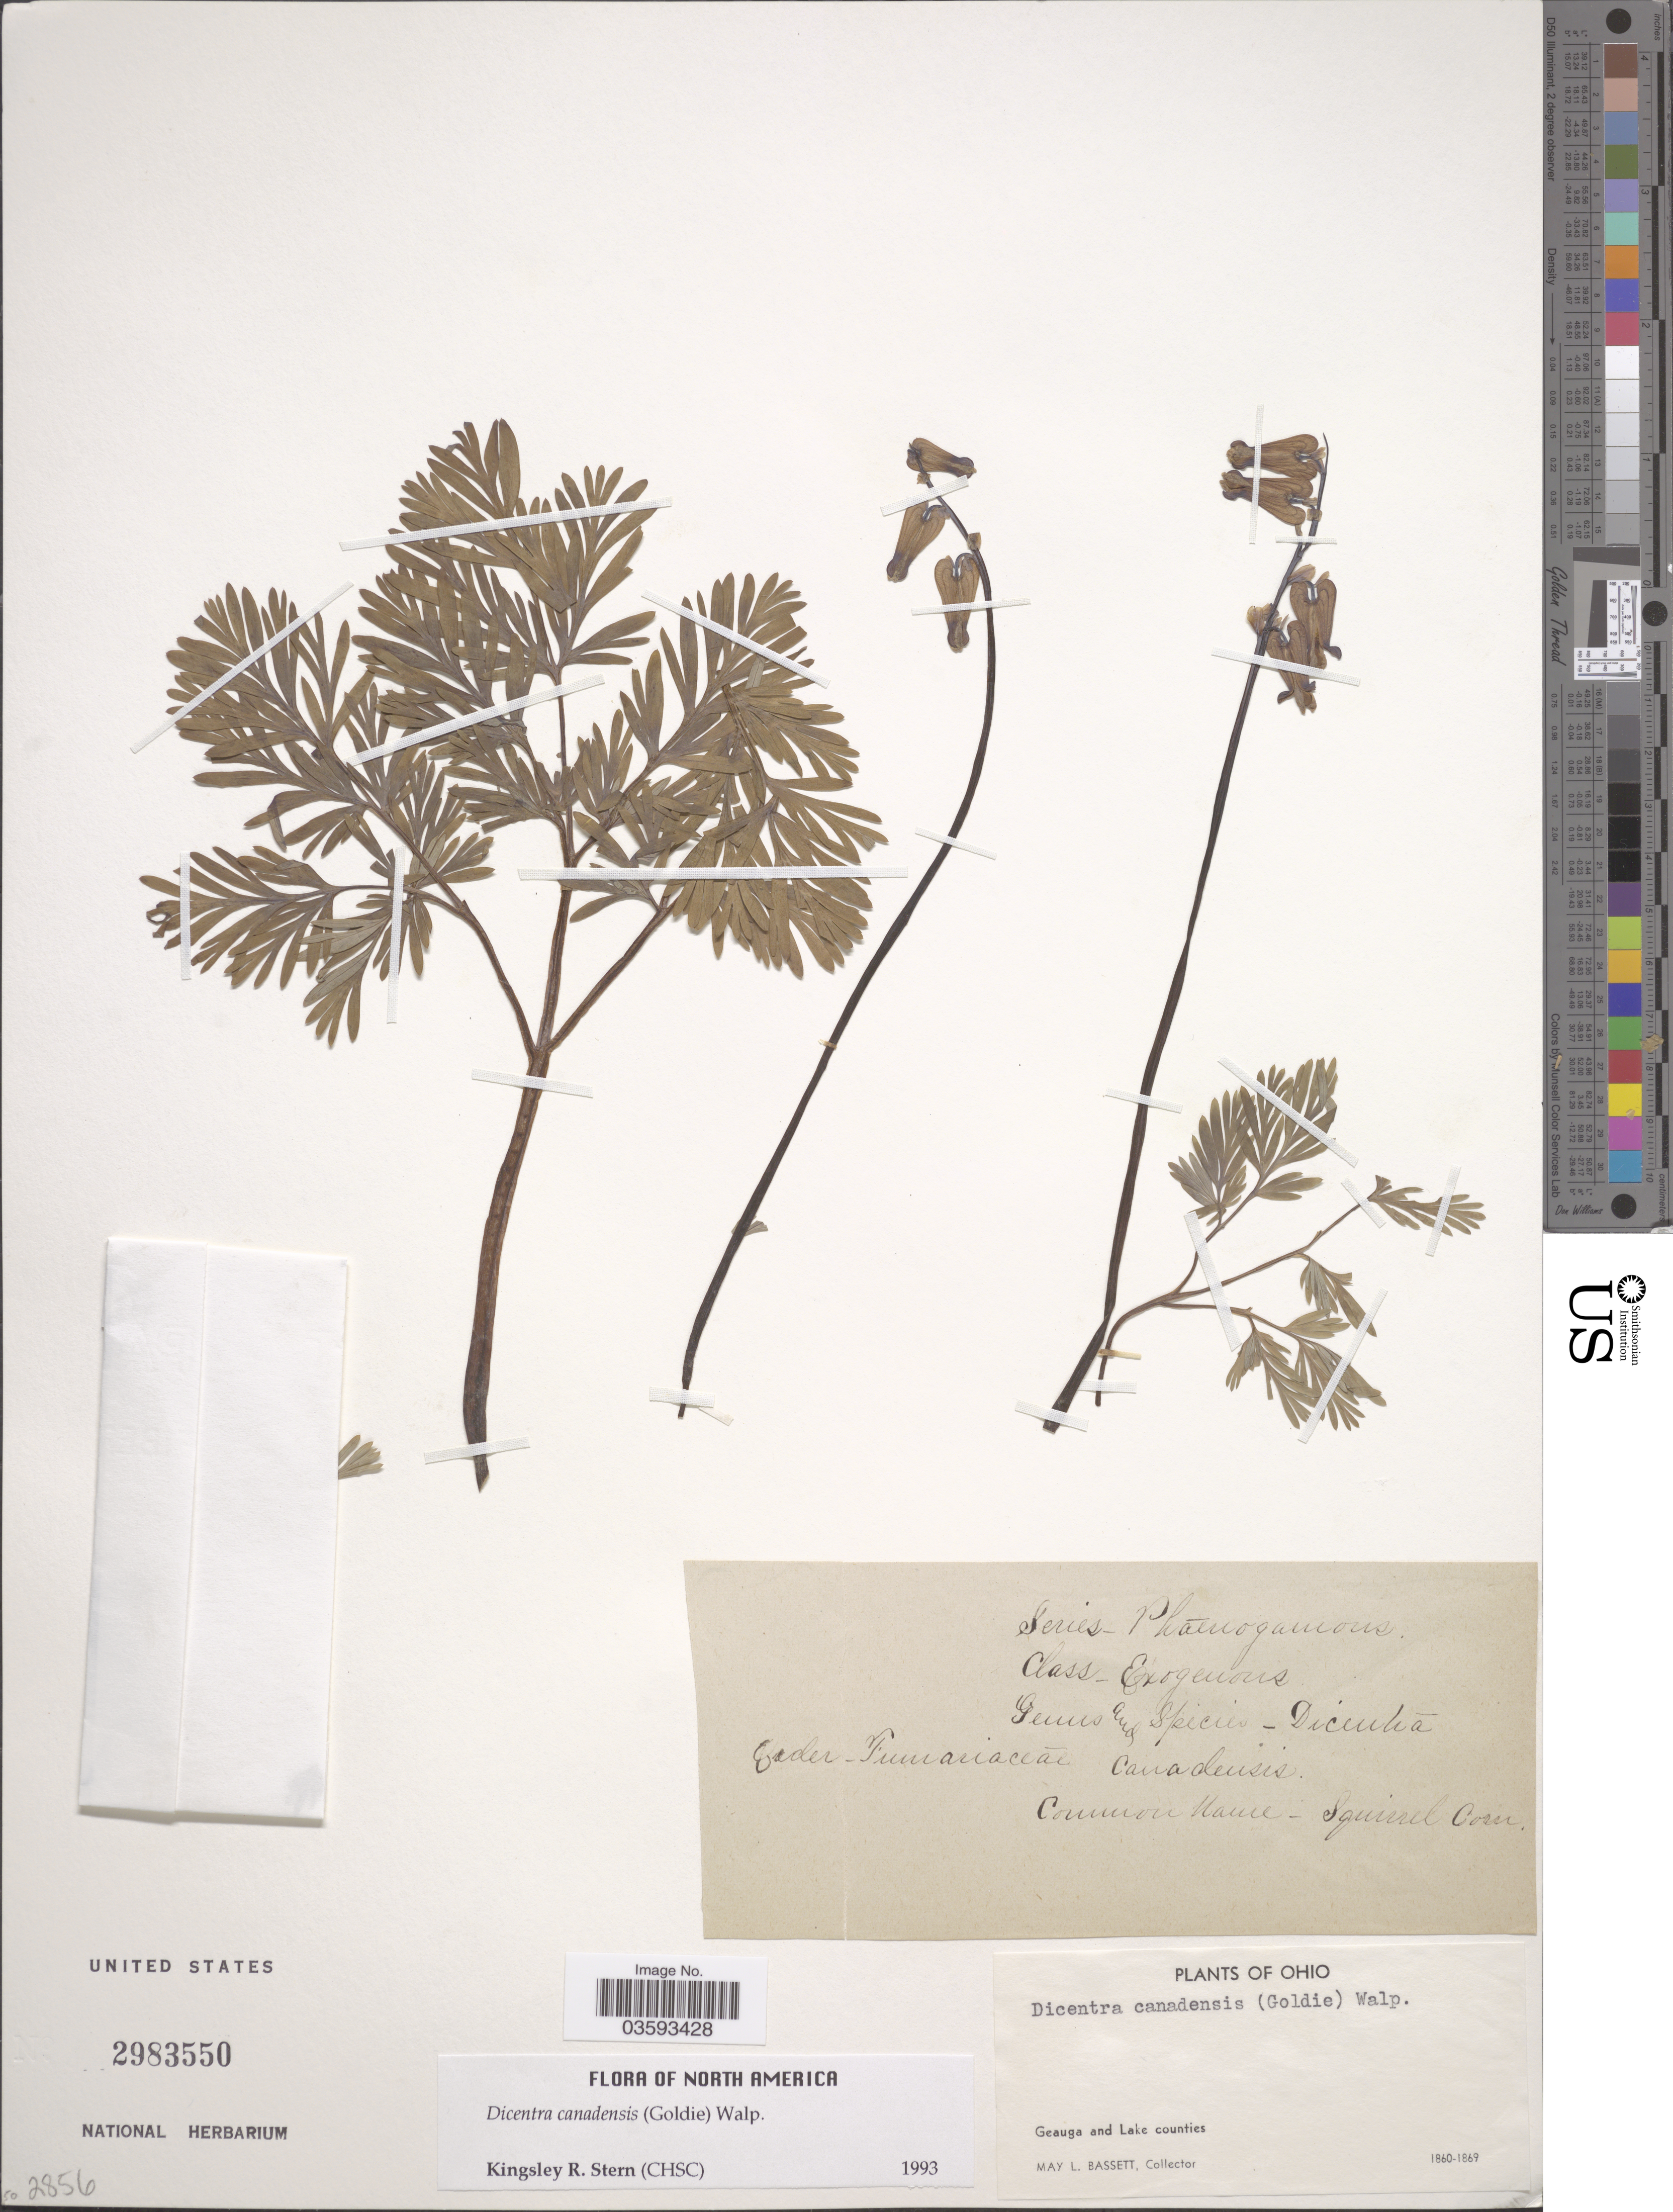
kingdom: Plantae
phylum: Tracheophyta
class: Magnoliopsida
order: Ranunculales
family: Papaveraceae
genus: Dicentra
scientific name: Dicentra canadensis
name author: (Goldie) Walp.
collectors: M. L. Bassett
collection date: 1860/1869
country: United States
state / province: Ohio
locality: Geauga and Lake counties.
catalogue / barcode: US 2983550